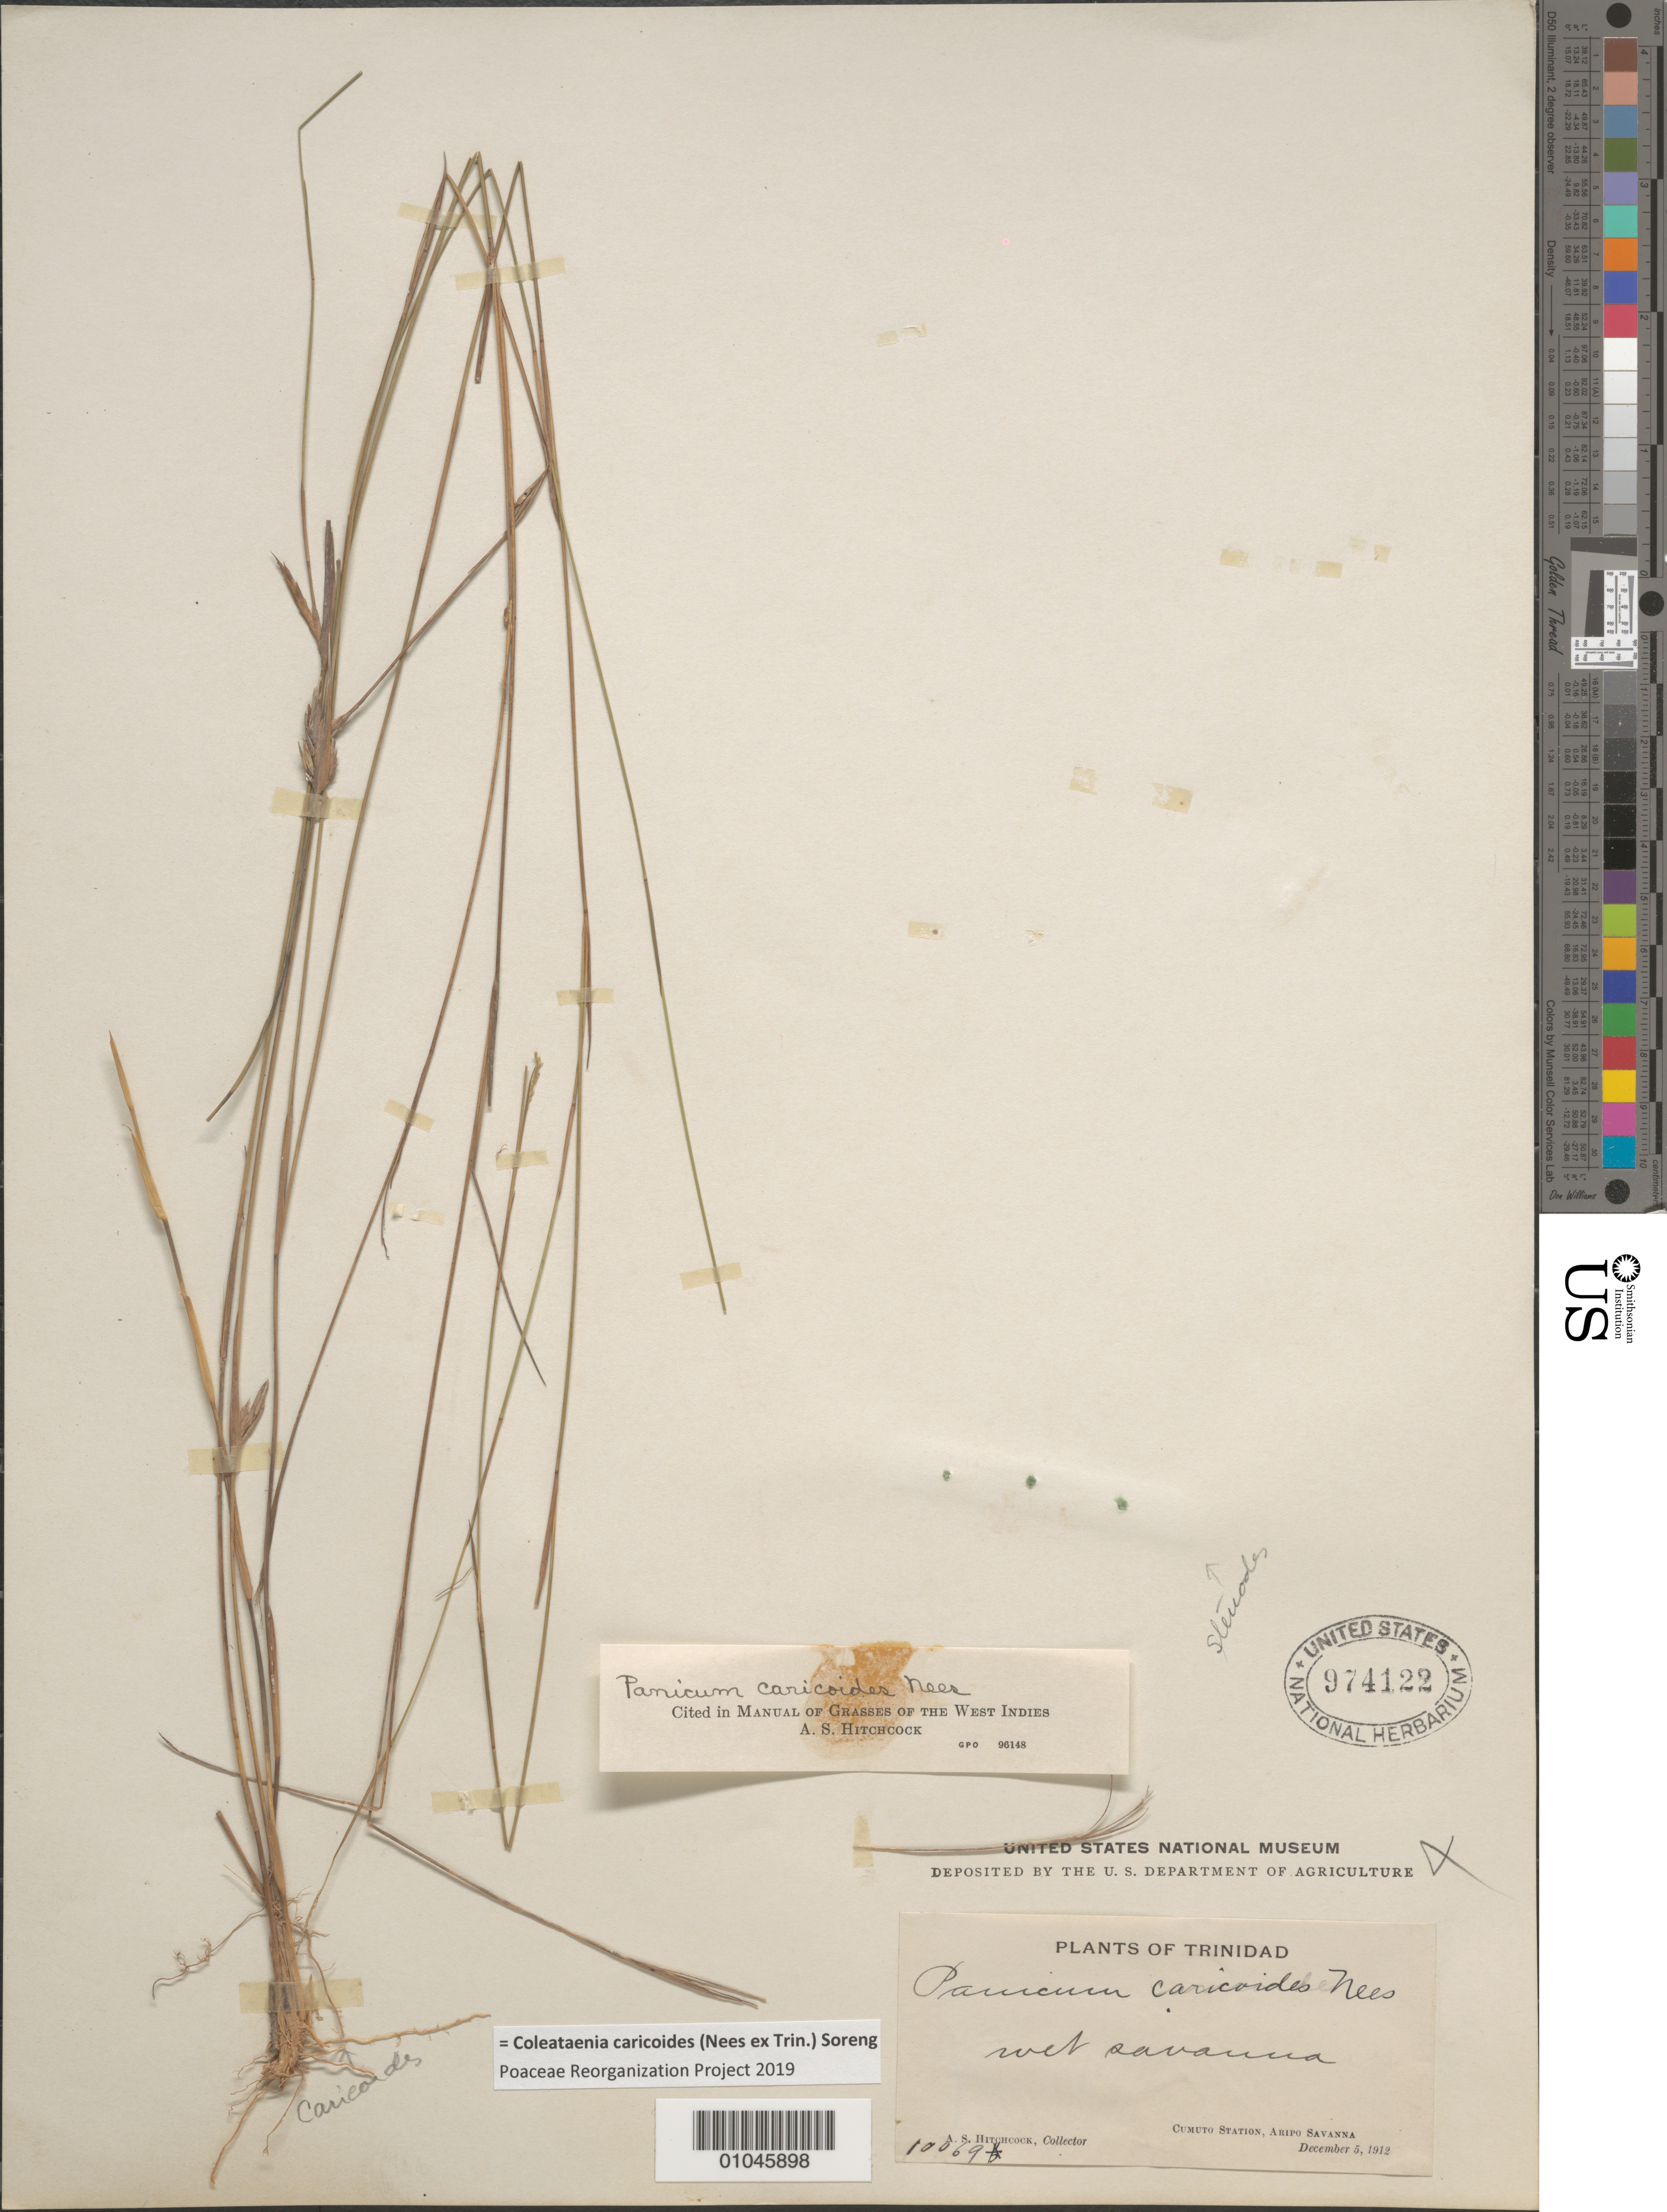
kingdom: Plantae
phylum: Tracheophyta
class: Liliopsida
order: Poales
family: Poaceae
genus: Panicum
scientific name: Panicum caricoides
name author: Nees ex Trin.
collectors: A. S. Hitchcock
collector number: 10069A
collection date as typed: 05 Dec 1912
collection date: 1912-12-05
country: Trinidad and Tobago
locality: rock. Savanna. Cumutu Startion, Aripo Savanna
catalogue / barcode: US 974122